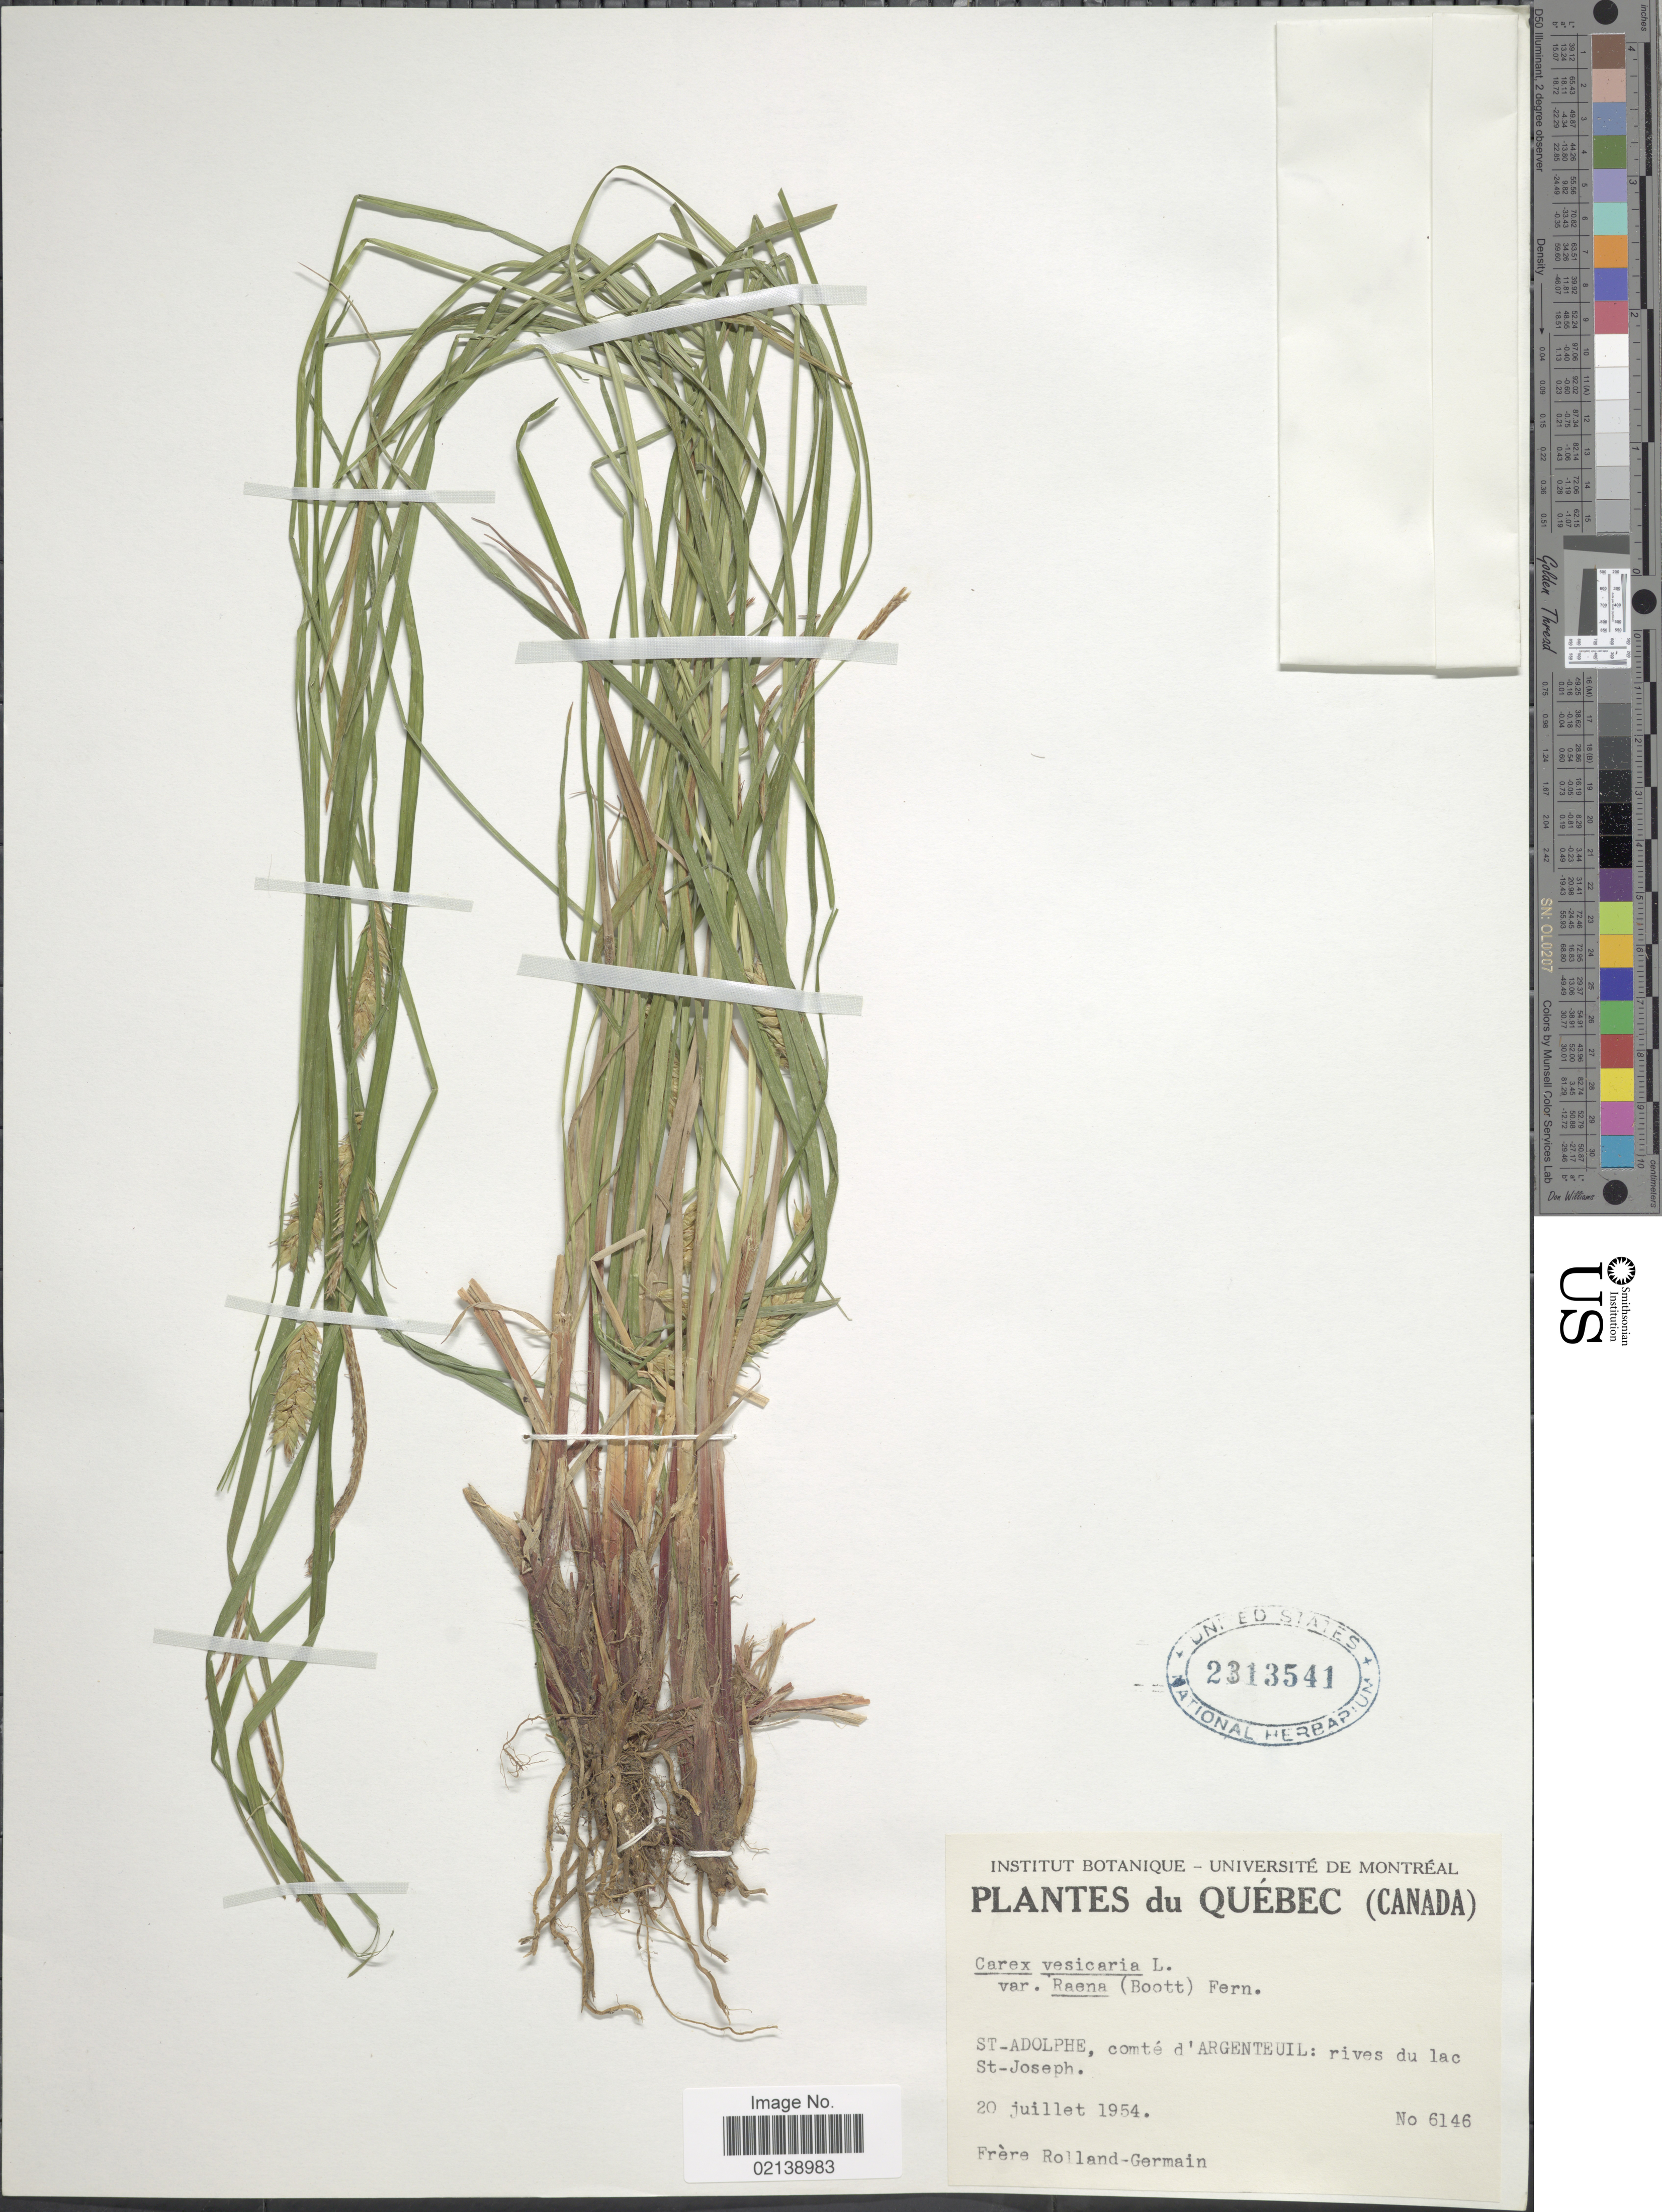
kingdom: Plantae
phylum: Tracheophyta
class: Liliopsida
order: Poales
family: Cyperaceae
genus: Carex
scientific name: Carex vesicaria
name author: L.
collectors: Rolland-Germain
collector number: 6146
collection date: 1954-07-20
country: Canada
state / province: Quebec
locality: St-Adolphe, comté d'Argenteuil: rives du lac St-Joseph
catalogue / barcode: US 2313541